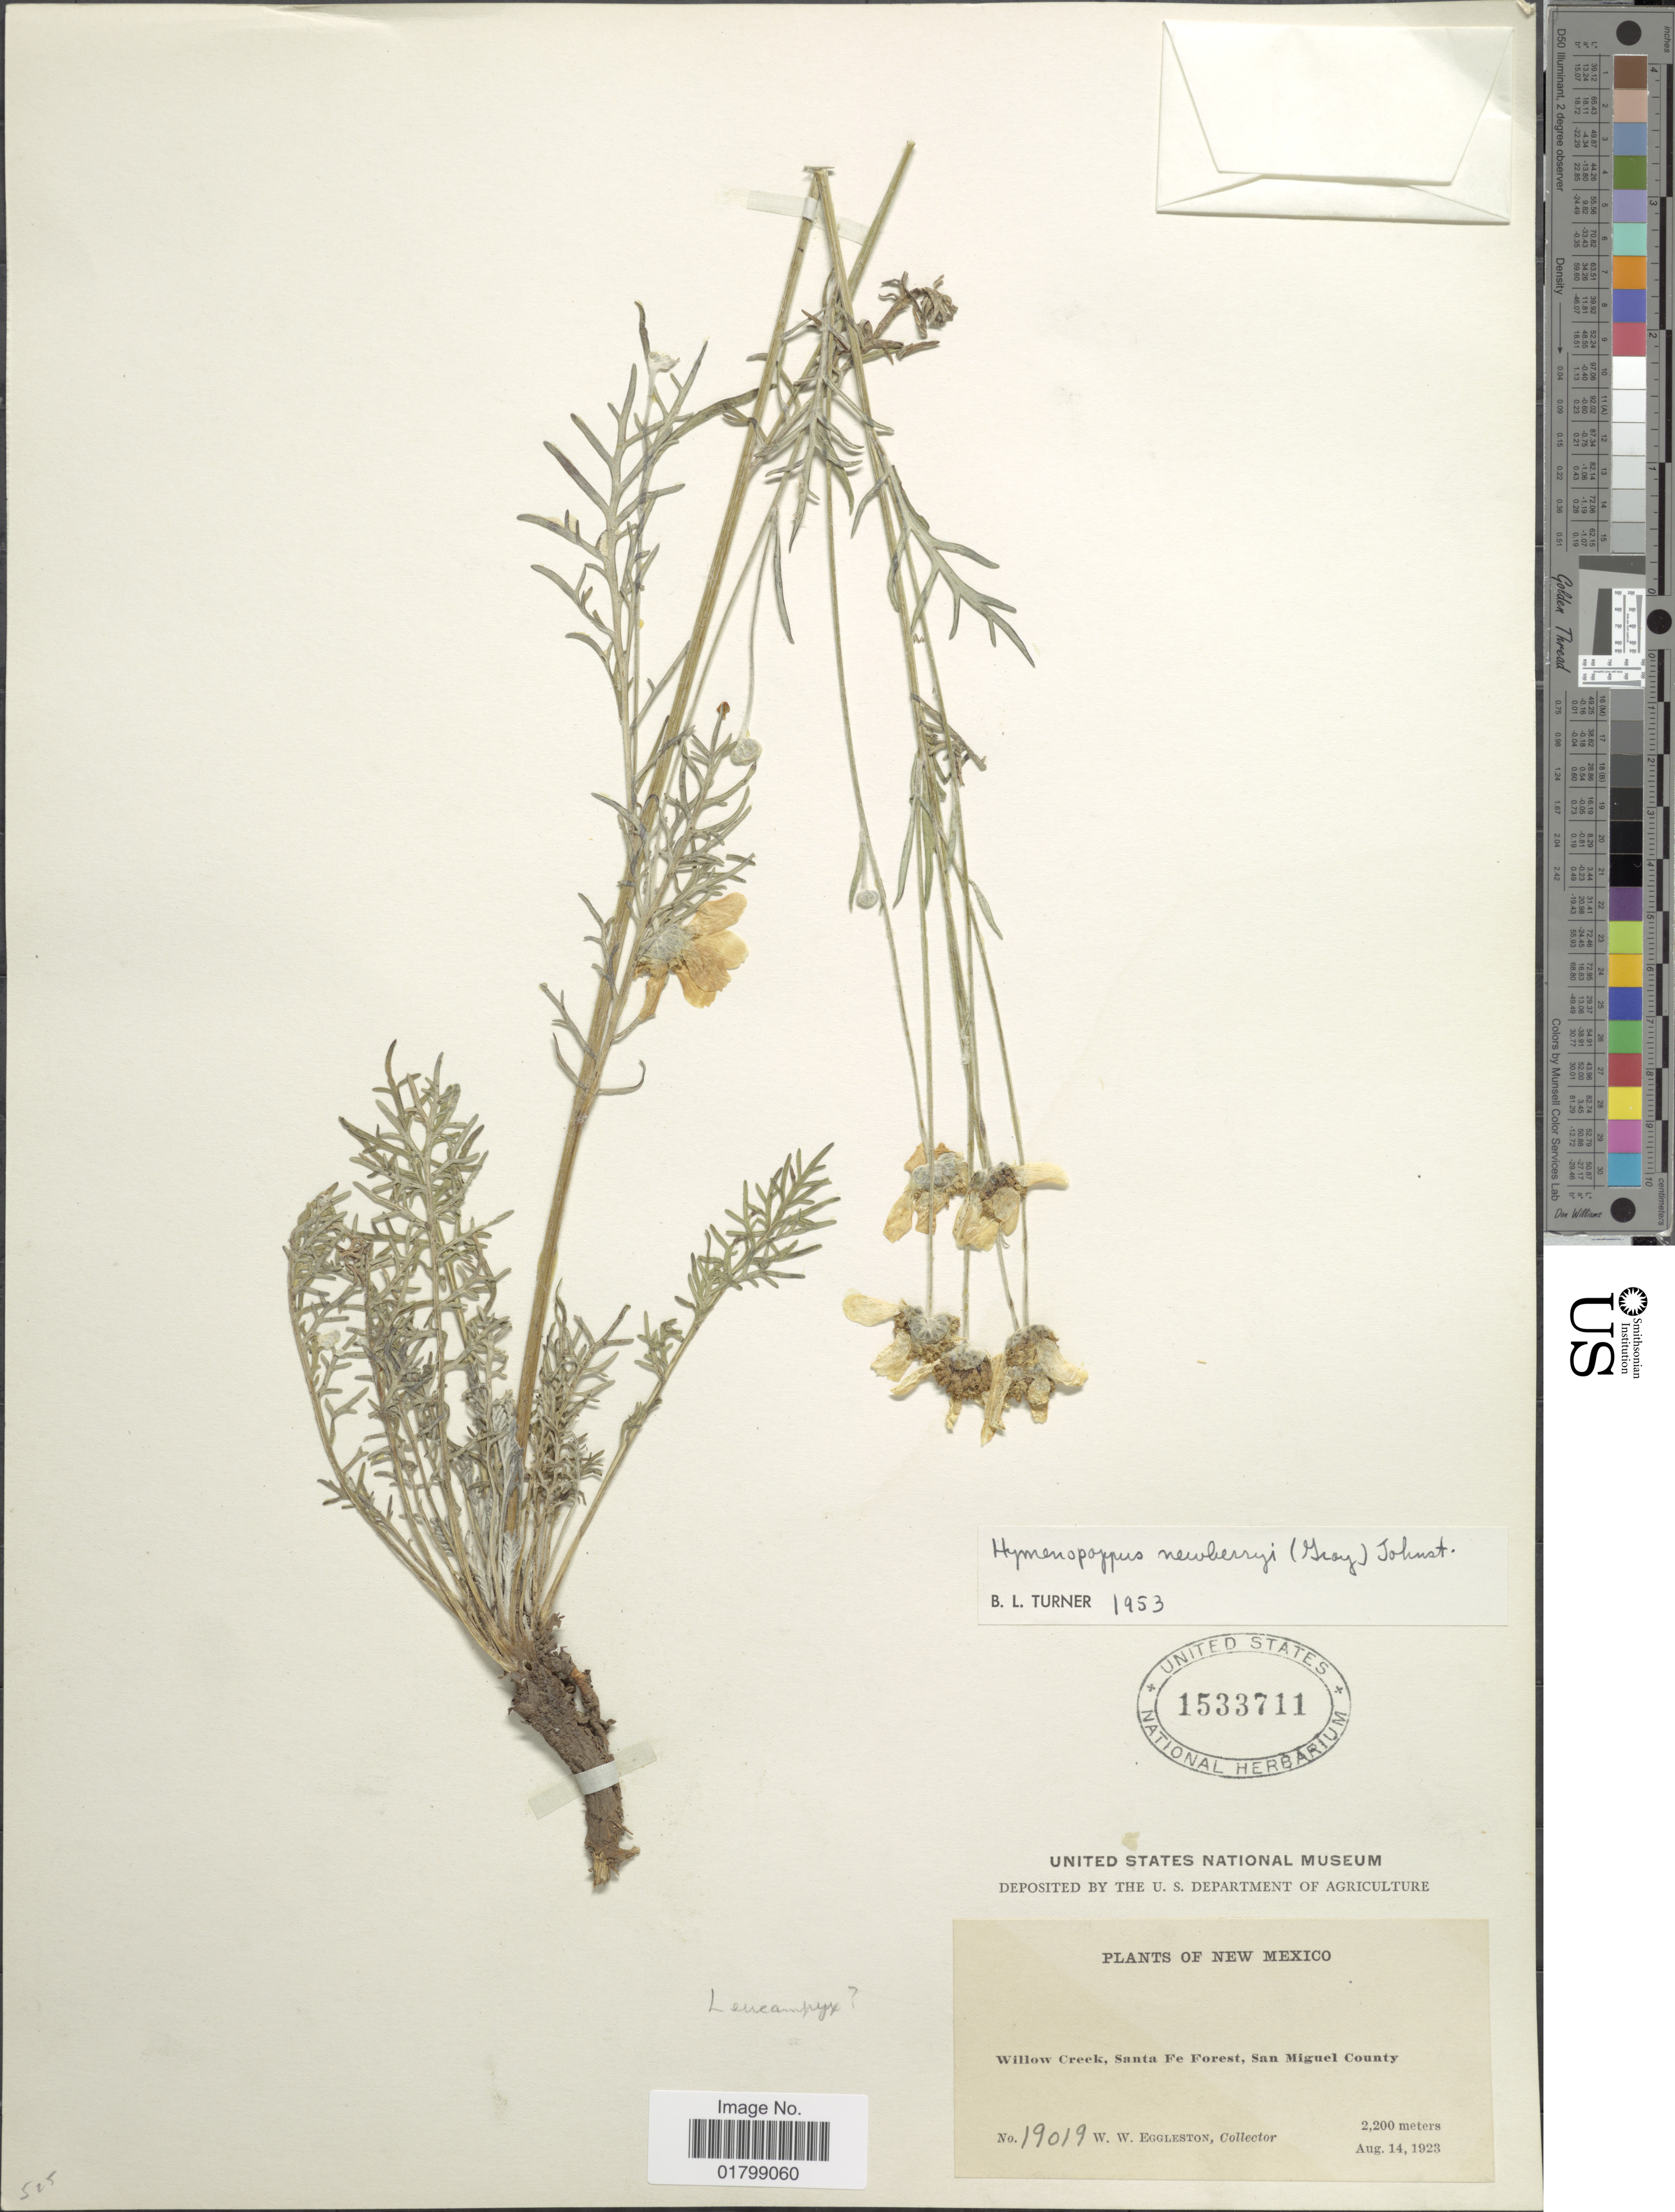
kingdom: Plantae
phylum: Tracheophyta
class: Magnoliopsida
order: Asterales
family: Asteraceae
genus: Hymenopappus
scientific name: Hymenopappus newberryi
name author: (D.D. Keck) B.L. Turner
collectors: W. W. Eggleston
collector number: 19019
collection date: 1923-08-14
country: United States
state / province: New Mexico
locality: Willow Creek, Santa Fe Forest, San Miguel County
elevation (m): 2200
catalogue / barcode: US 1533711